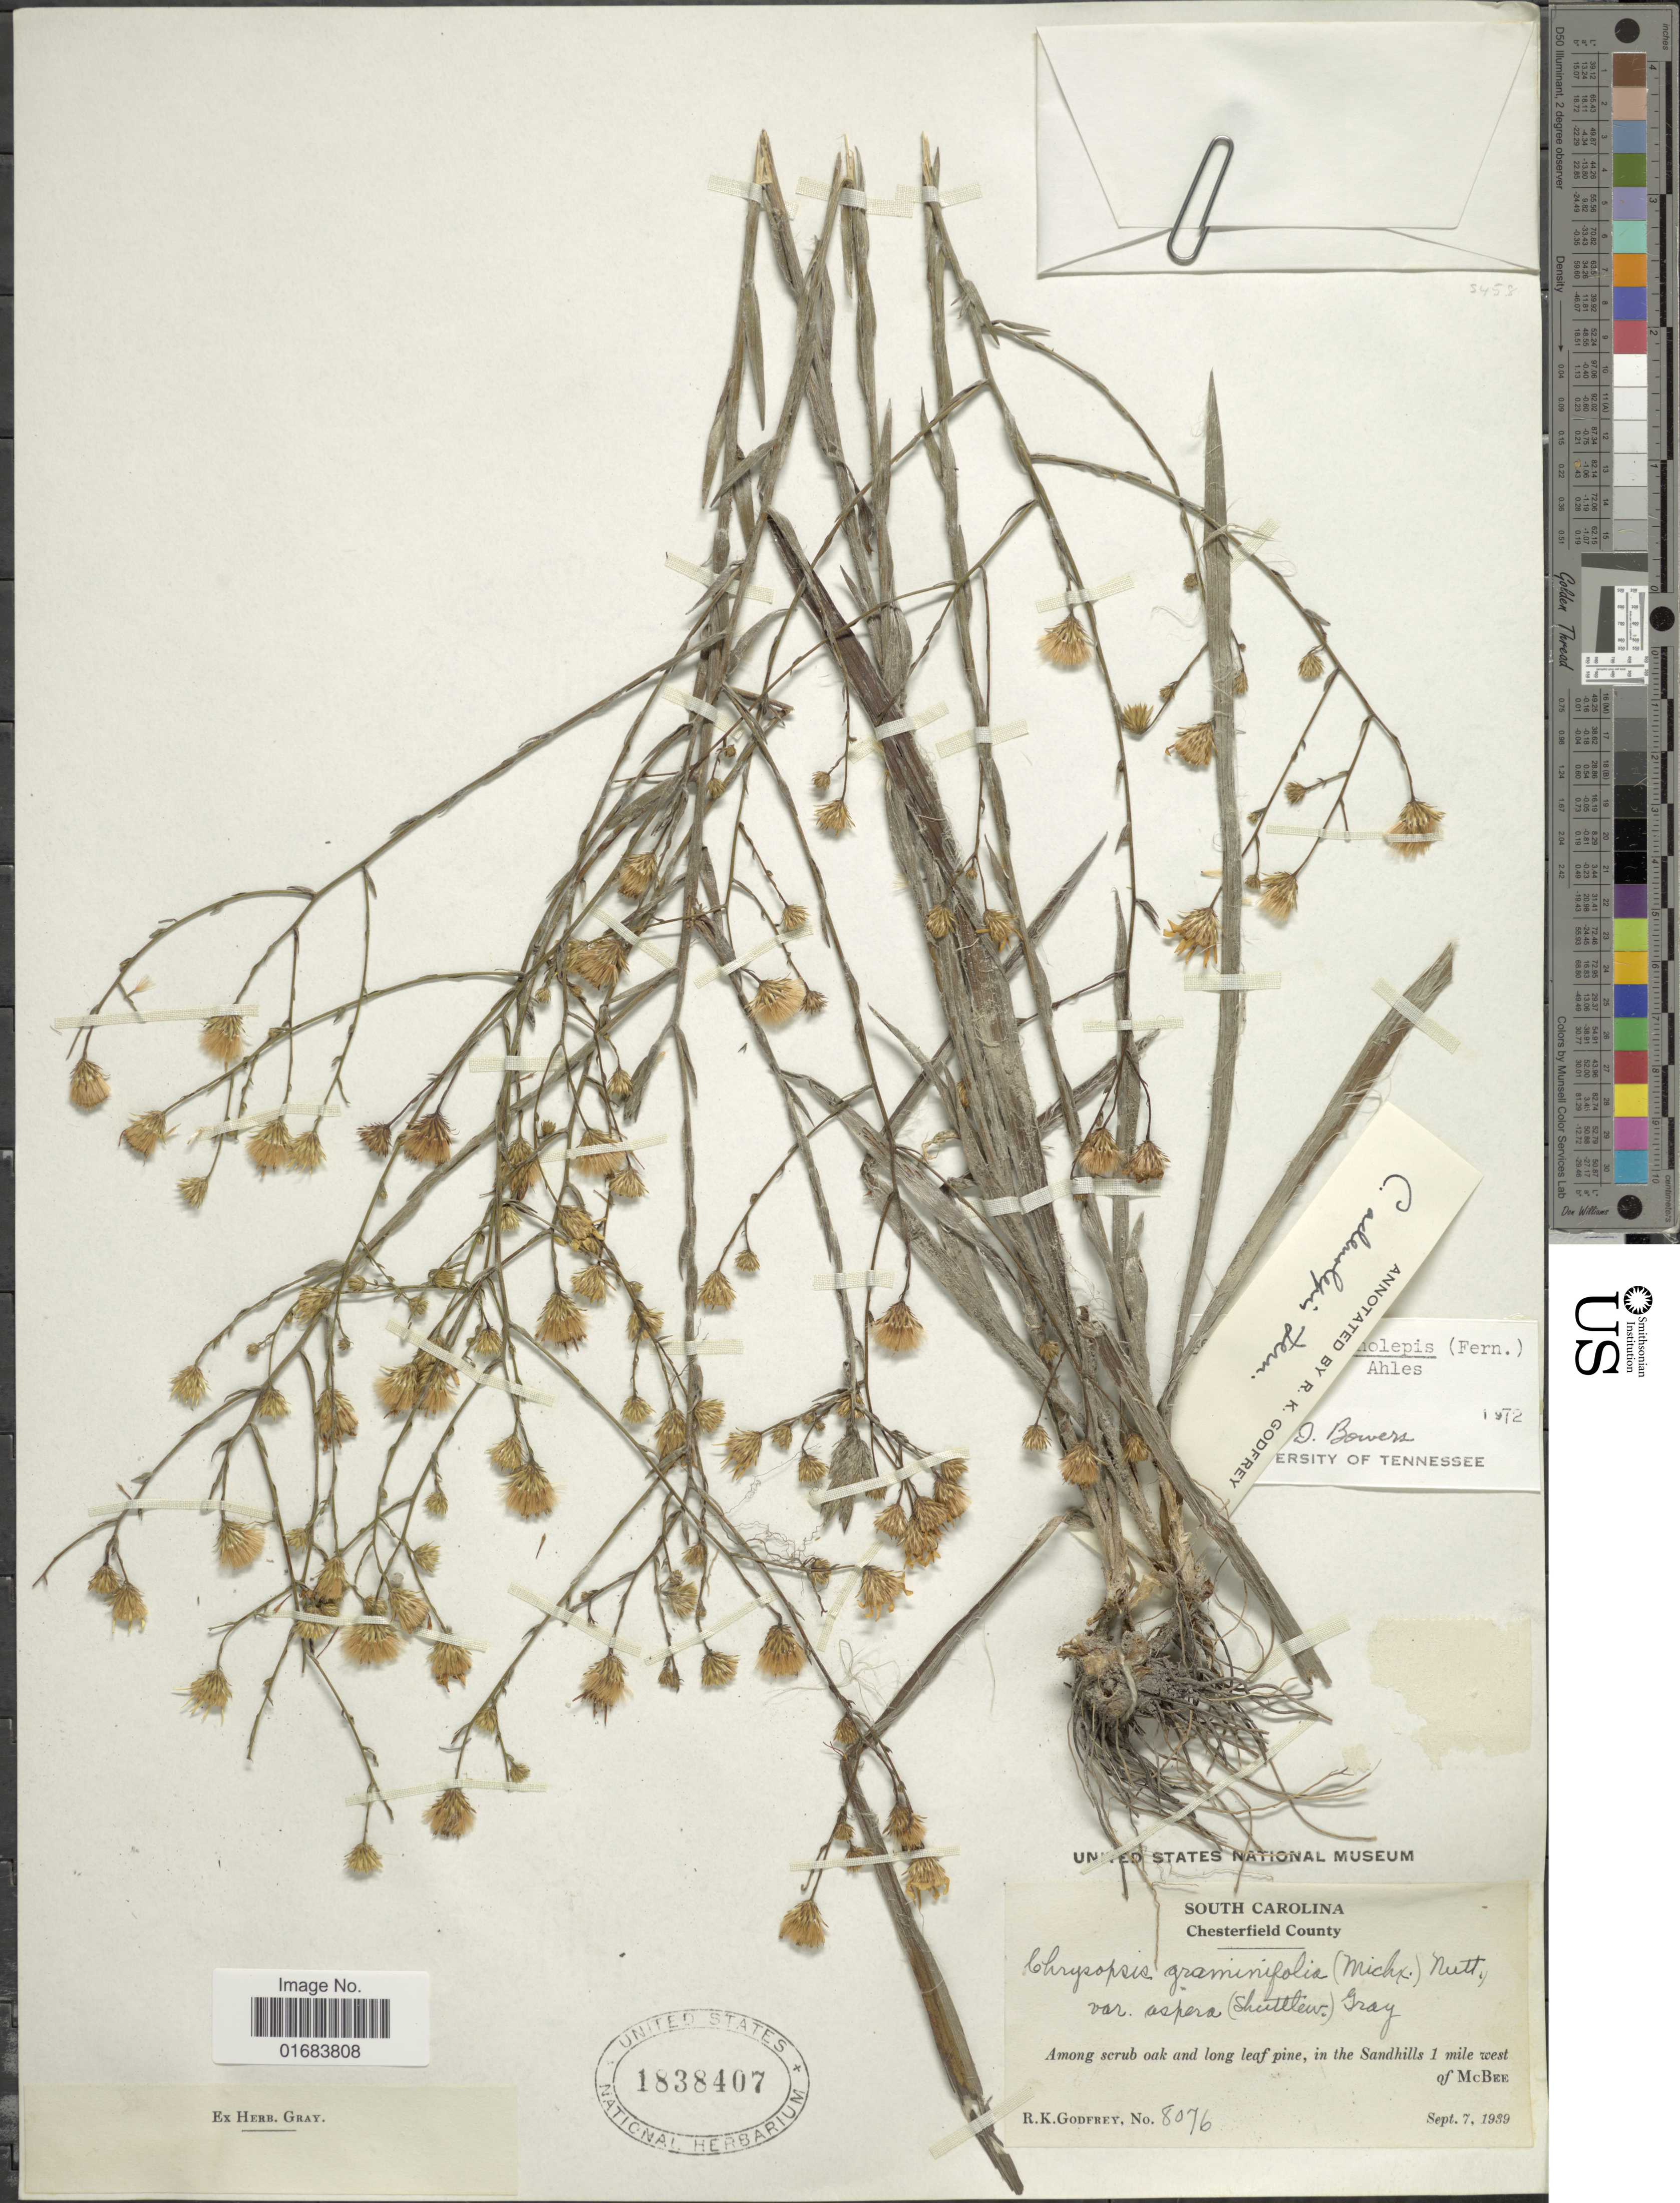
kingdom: Plantae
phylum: Tracheophyta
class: Magnoliopsida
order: Asterales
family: Asteraceae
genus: Pityopsis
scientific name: Pityopsis adenolepis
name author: (Fernald) Semple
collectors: R. K. Godfrey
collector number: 8076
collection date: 1939-09-07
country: United States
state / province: South Carolina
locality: Chesterfield County, in the Sandhills 1 mile swest of McBee.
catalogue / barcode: US 1838407